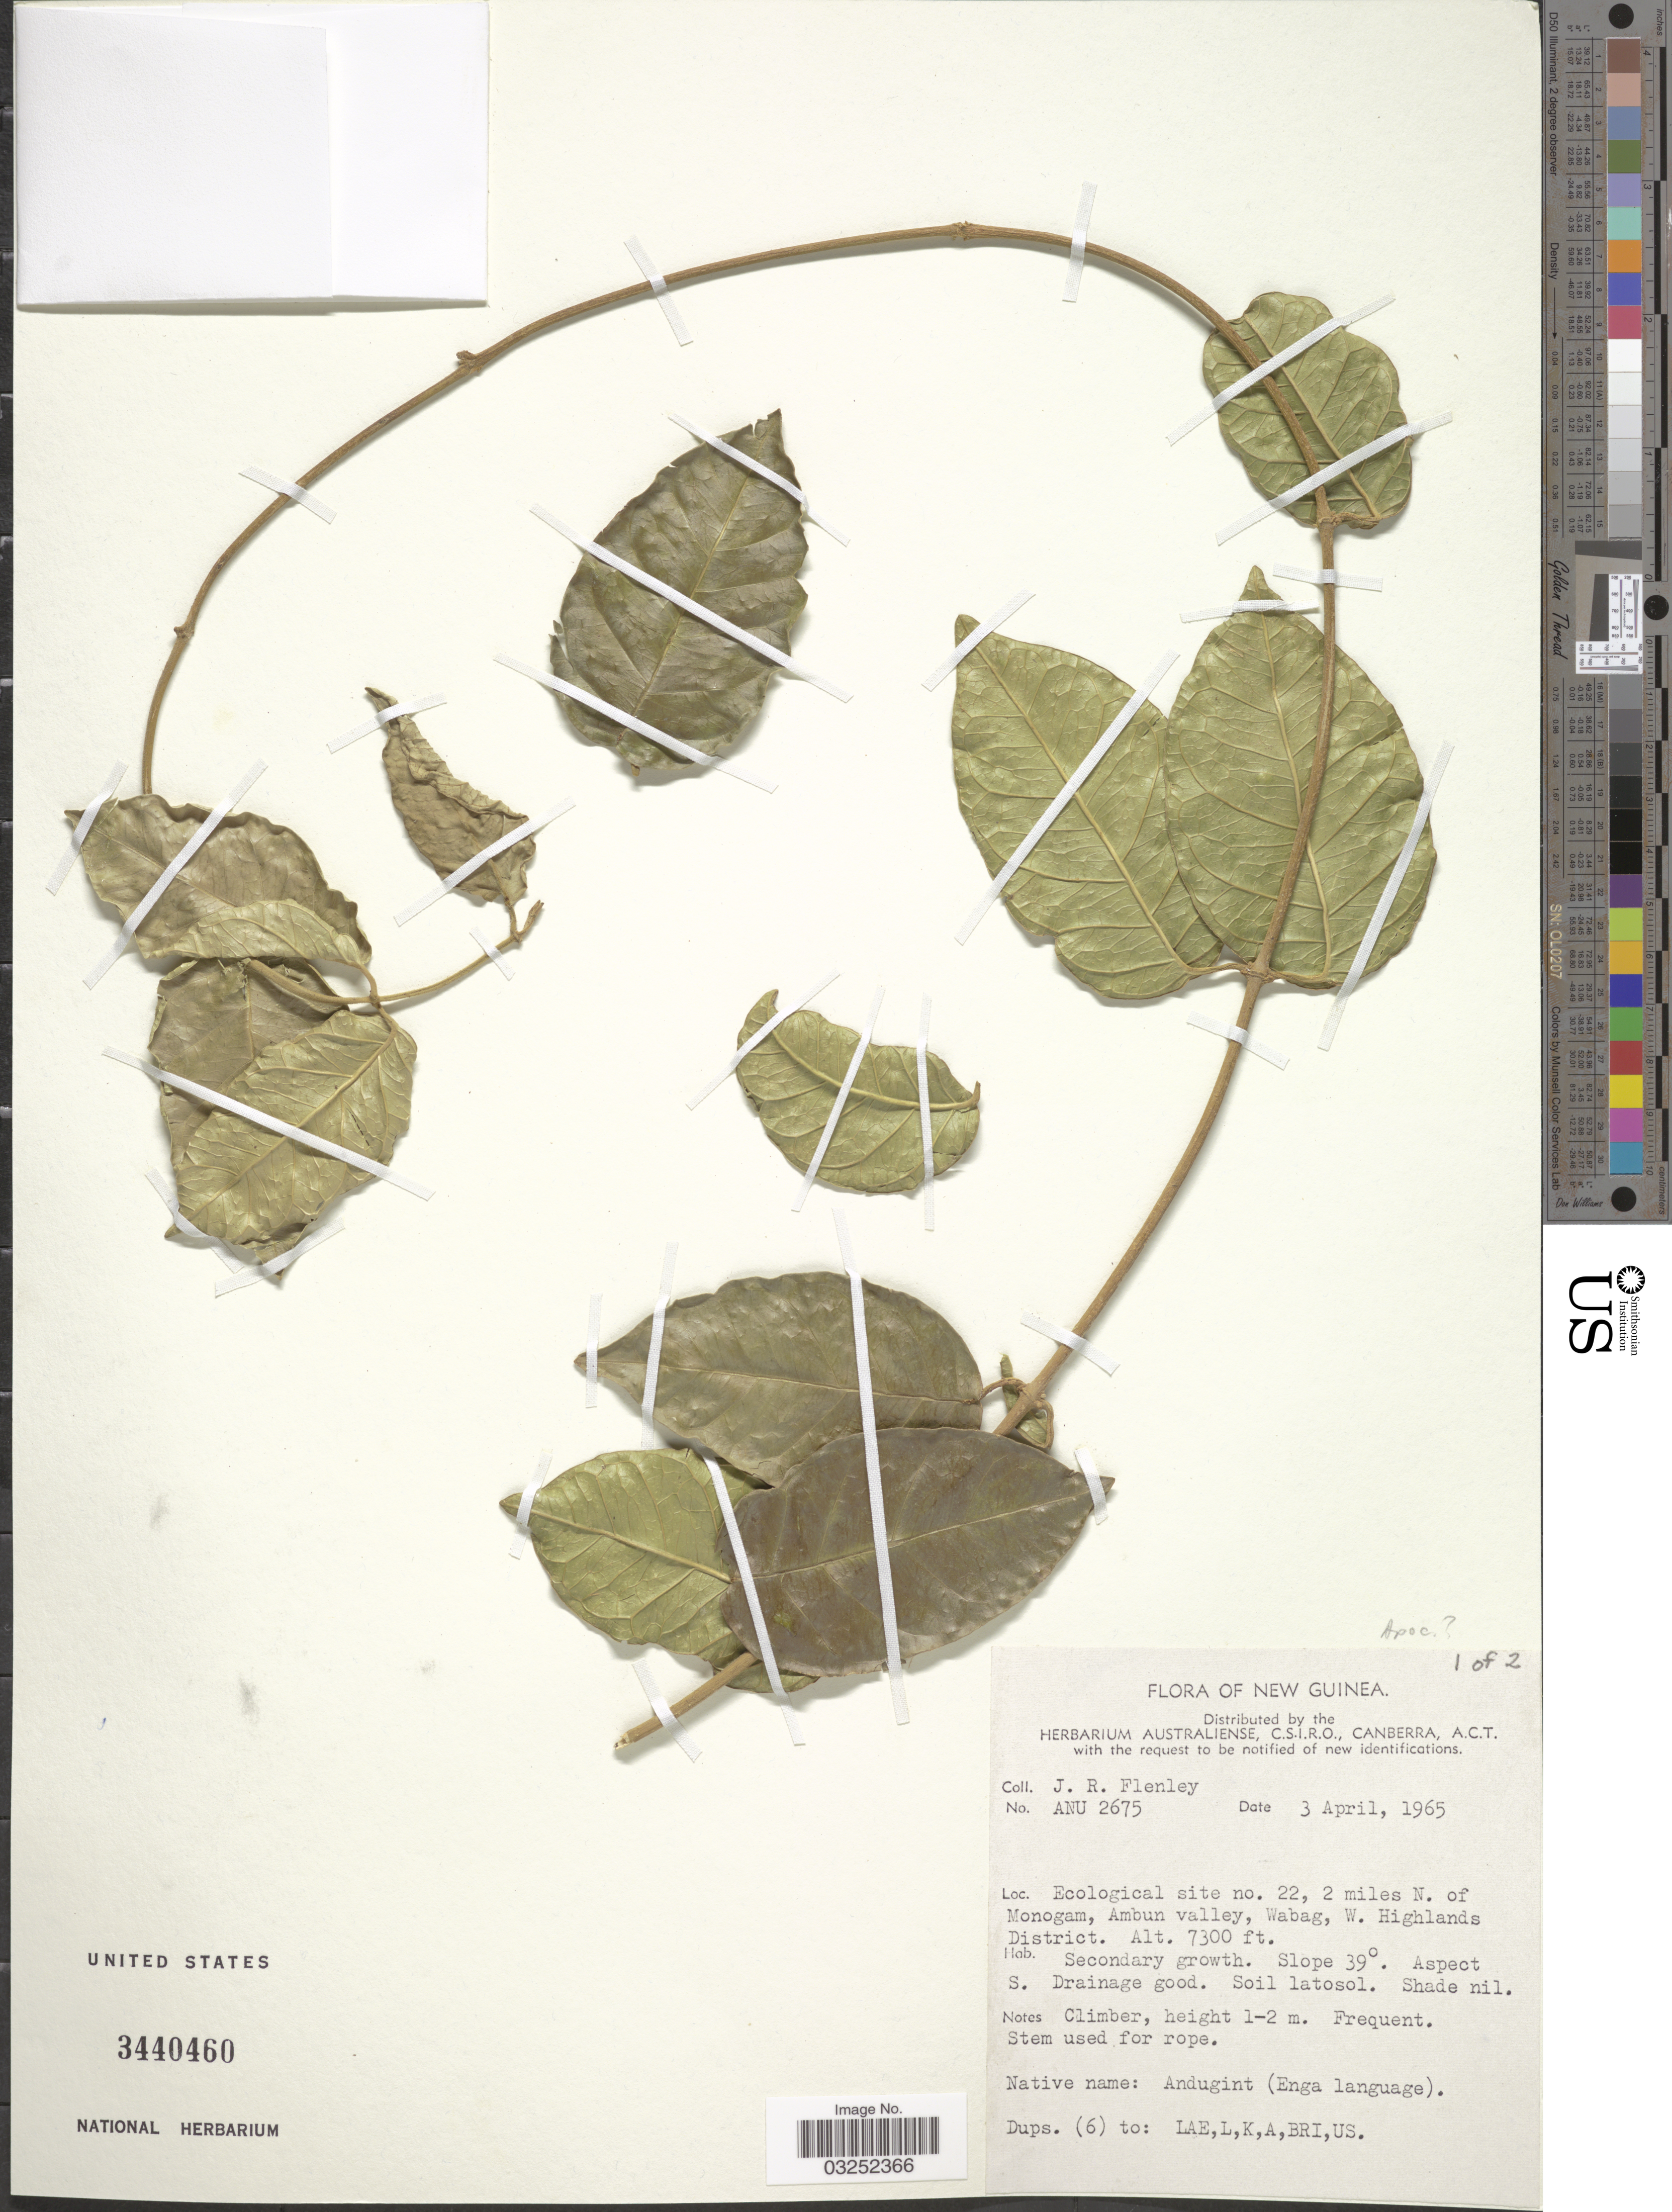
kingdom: Plantae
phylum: Tracheophyta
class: Magnoliopsida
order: Gentianales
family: Apocynaceae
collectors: J. Flenley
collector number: ANU2675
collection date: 1965-04-03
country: Papua New Guinea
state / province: Western Highlands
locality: New Guinea, Ecological site no. 22, 2 miles N. of Monogam, Ambun valley, Wabag, W. Highlands District.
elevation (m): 2225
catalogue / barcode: US 3440460